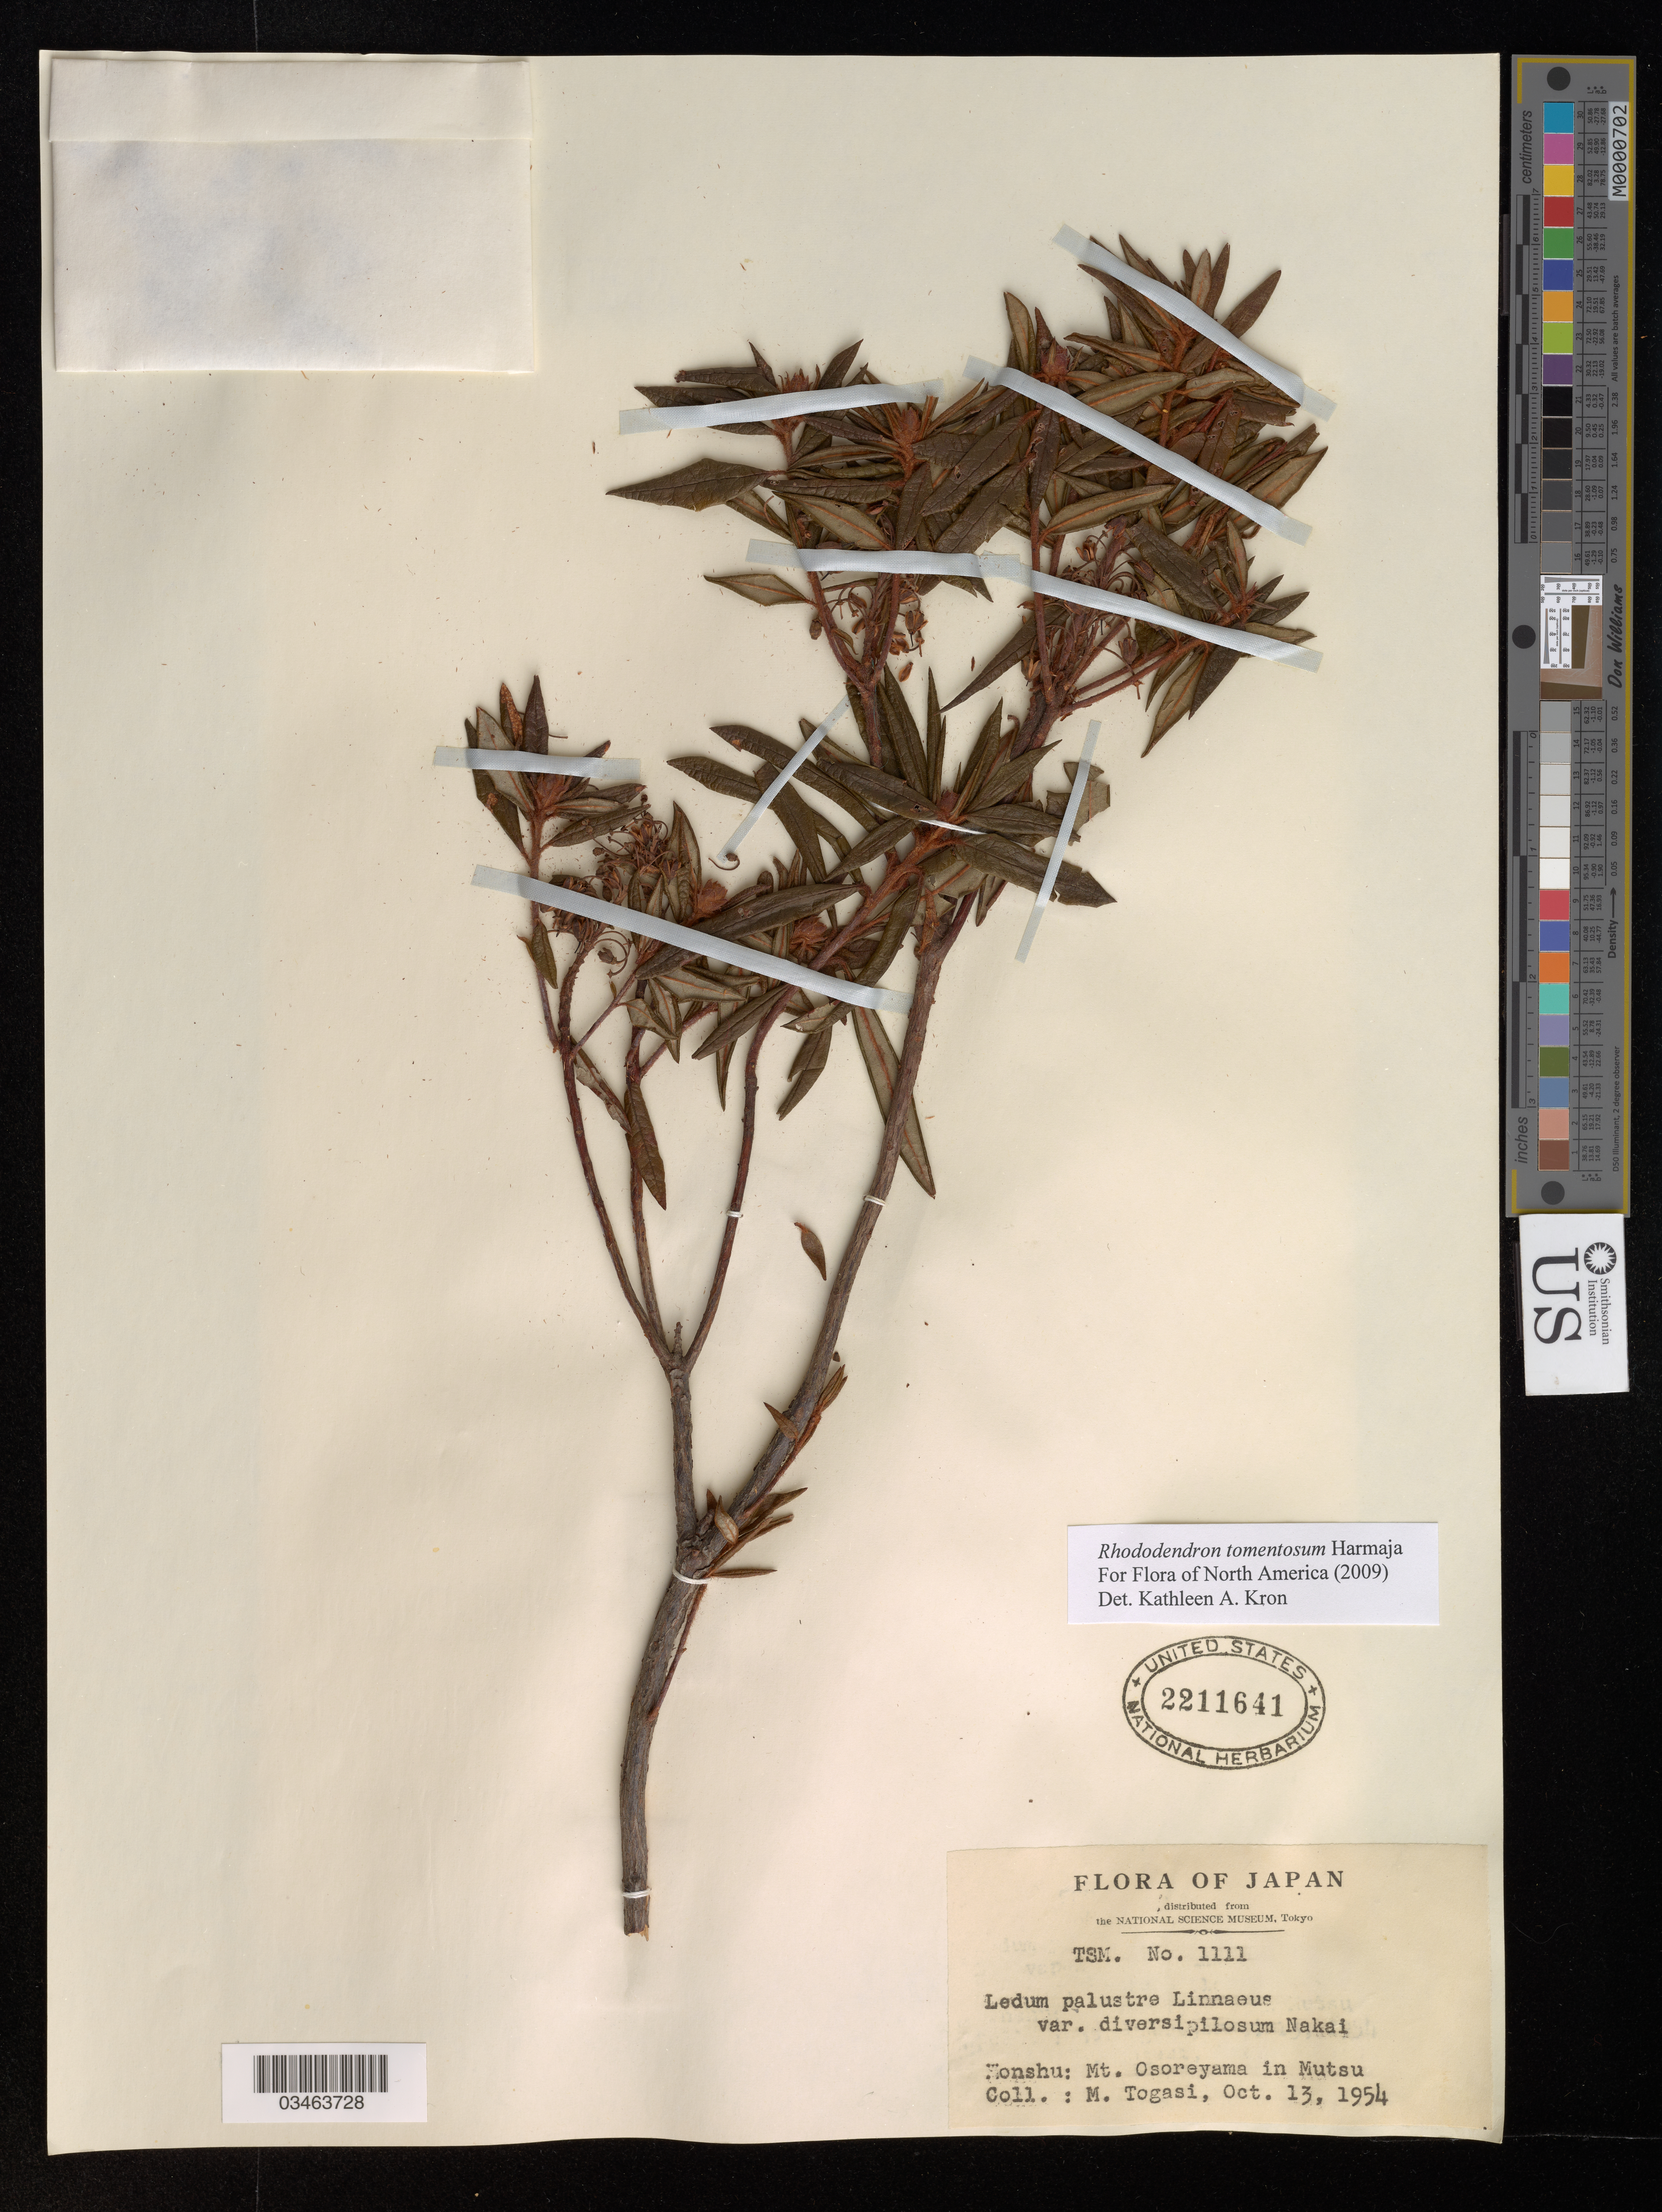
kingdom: Plantae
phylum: Tracheophyta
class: Magnoliopsida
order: Ericales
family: Ericaceae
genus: Rhododendron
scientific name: Rhododendron tomentosum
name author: Harmaja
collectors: M. Togasi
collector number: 1111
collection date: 1954-10-13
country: Japan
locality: Honshu: Mt. Osoreyama in Mutsu.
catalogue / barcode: US 2211641